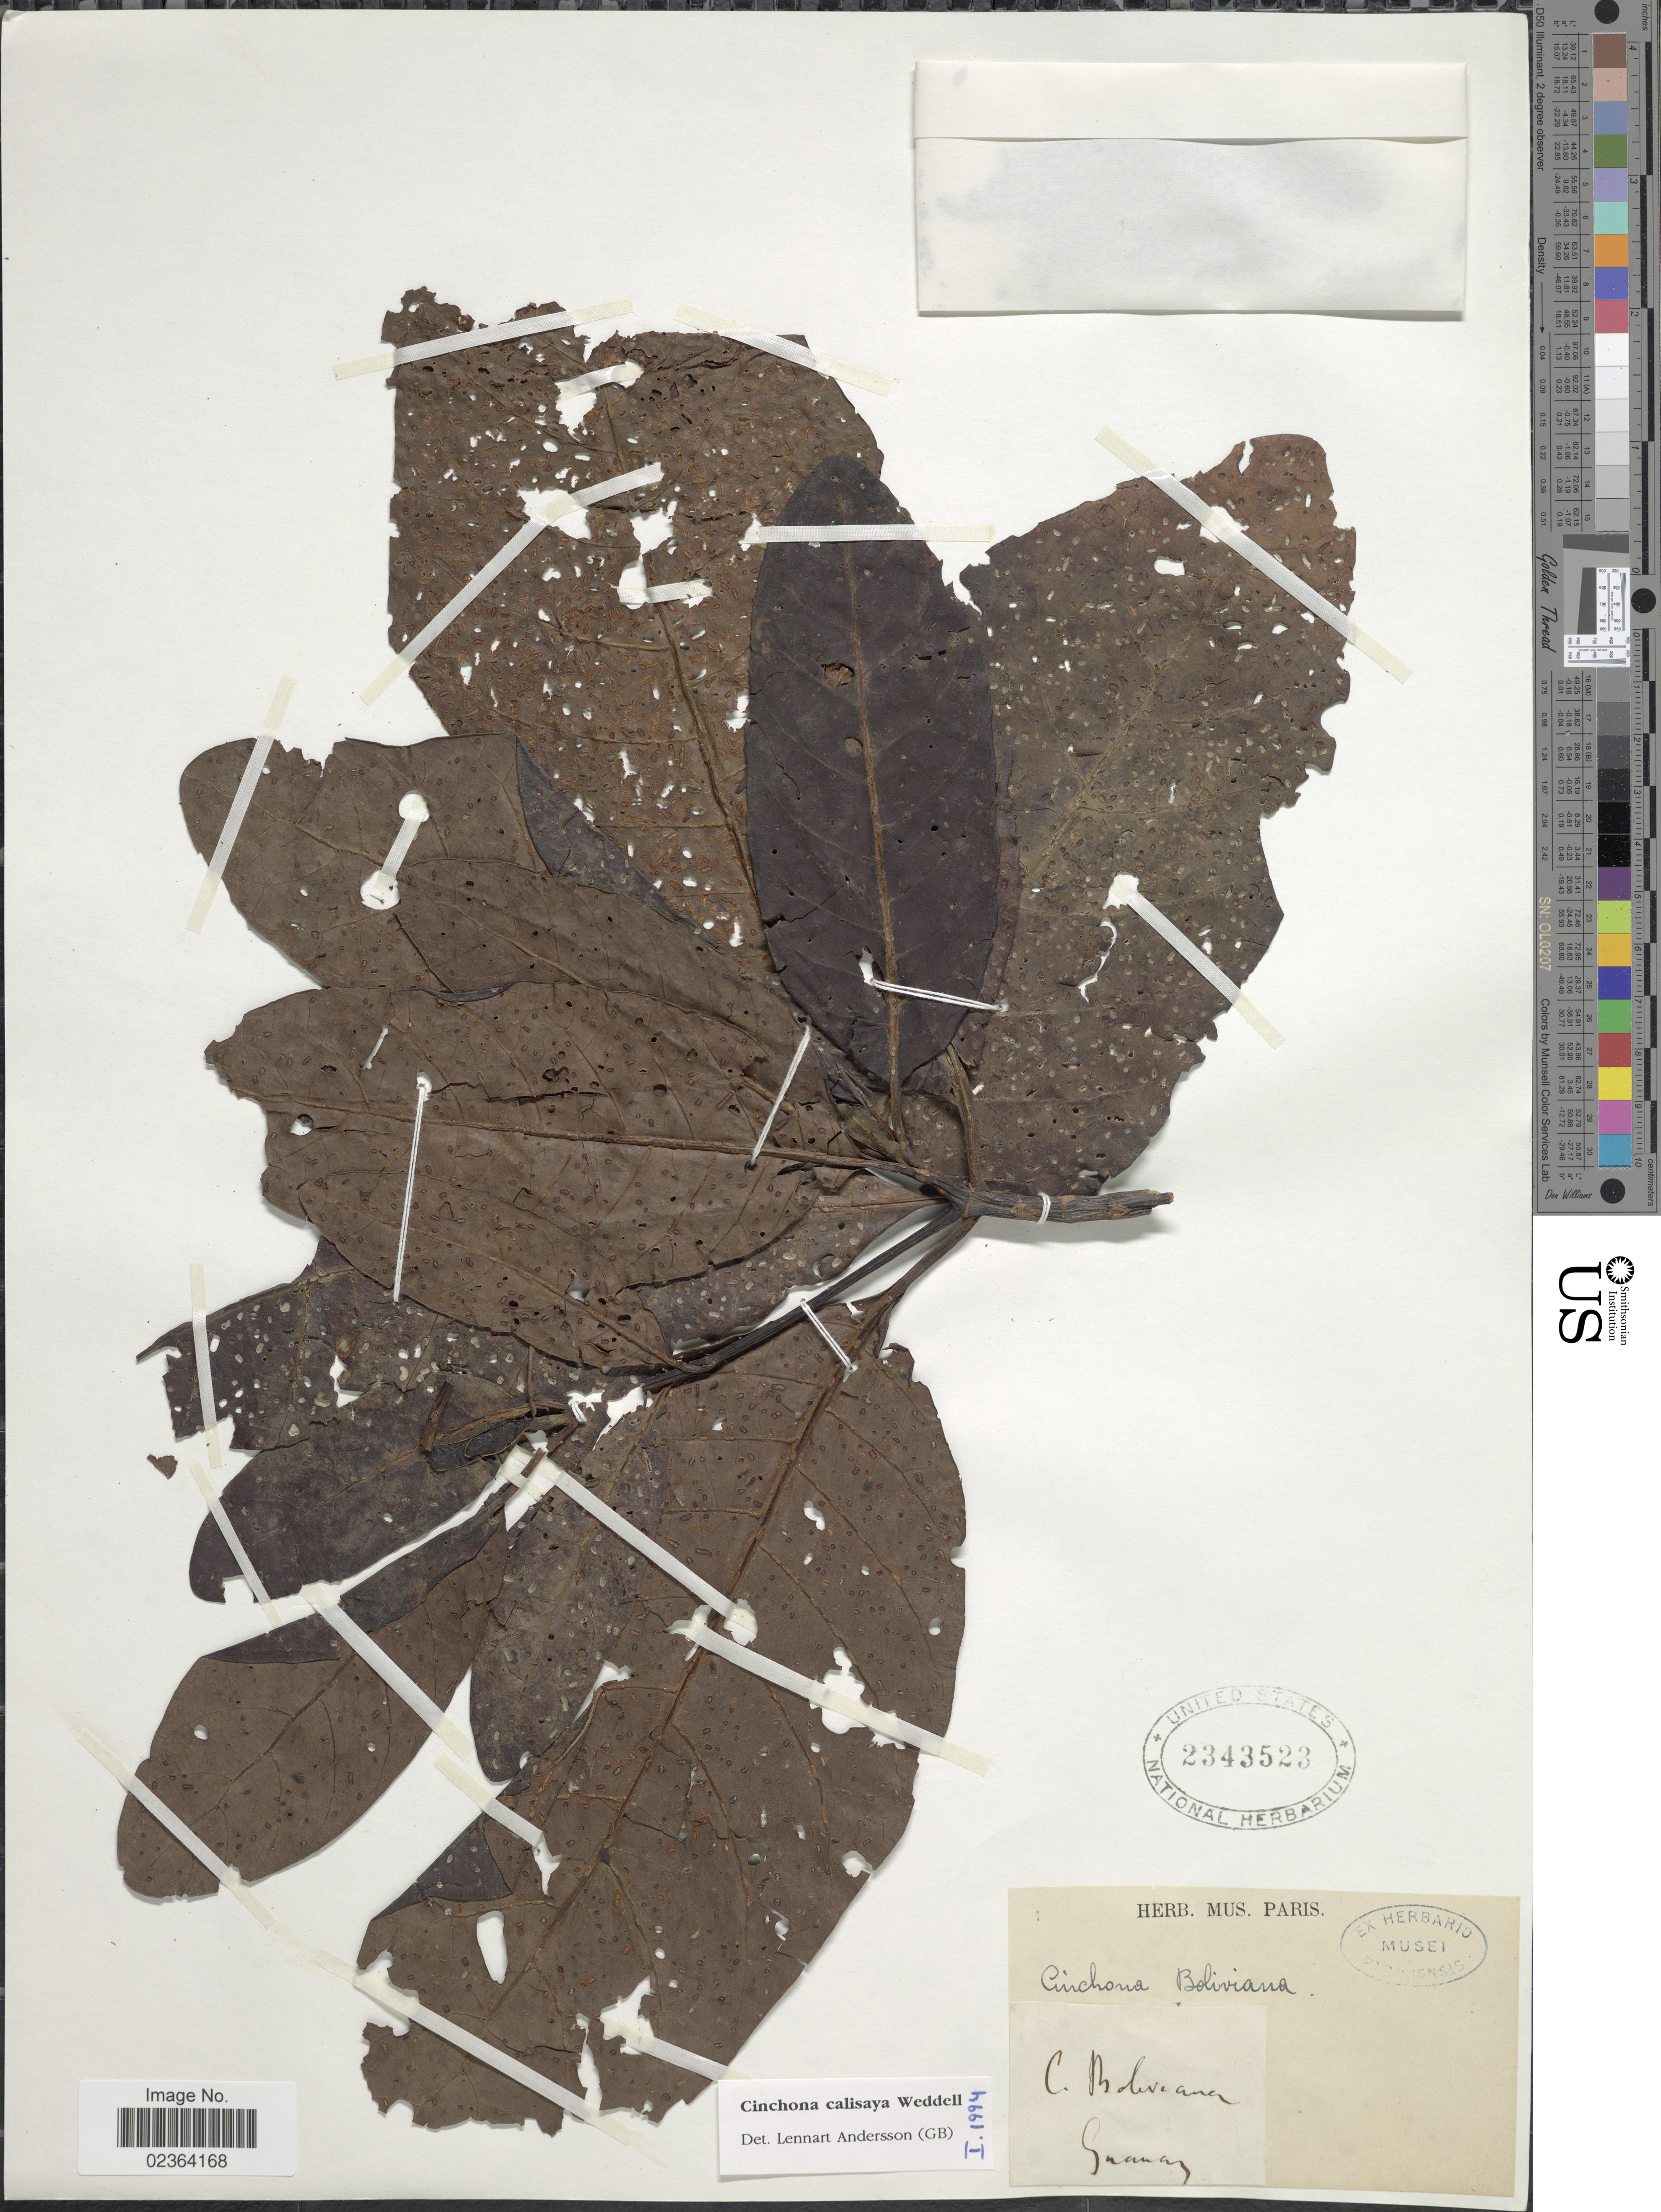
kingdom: Plantae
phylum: Tracheophyta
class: Magnoliopsida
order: Gentianales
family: Rubiaceae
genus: Cinchona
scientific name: Cinchona calisaya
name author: Wedd.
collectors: ex herb. Mus. Paris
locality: Guanaz [interpreted]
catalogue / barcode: US 2343523